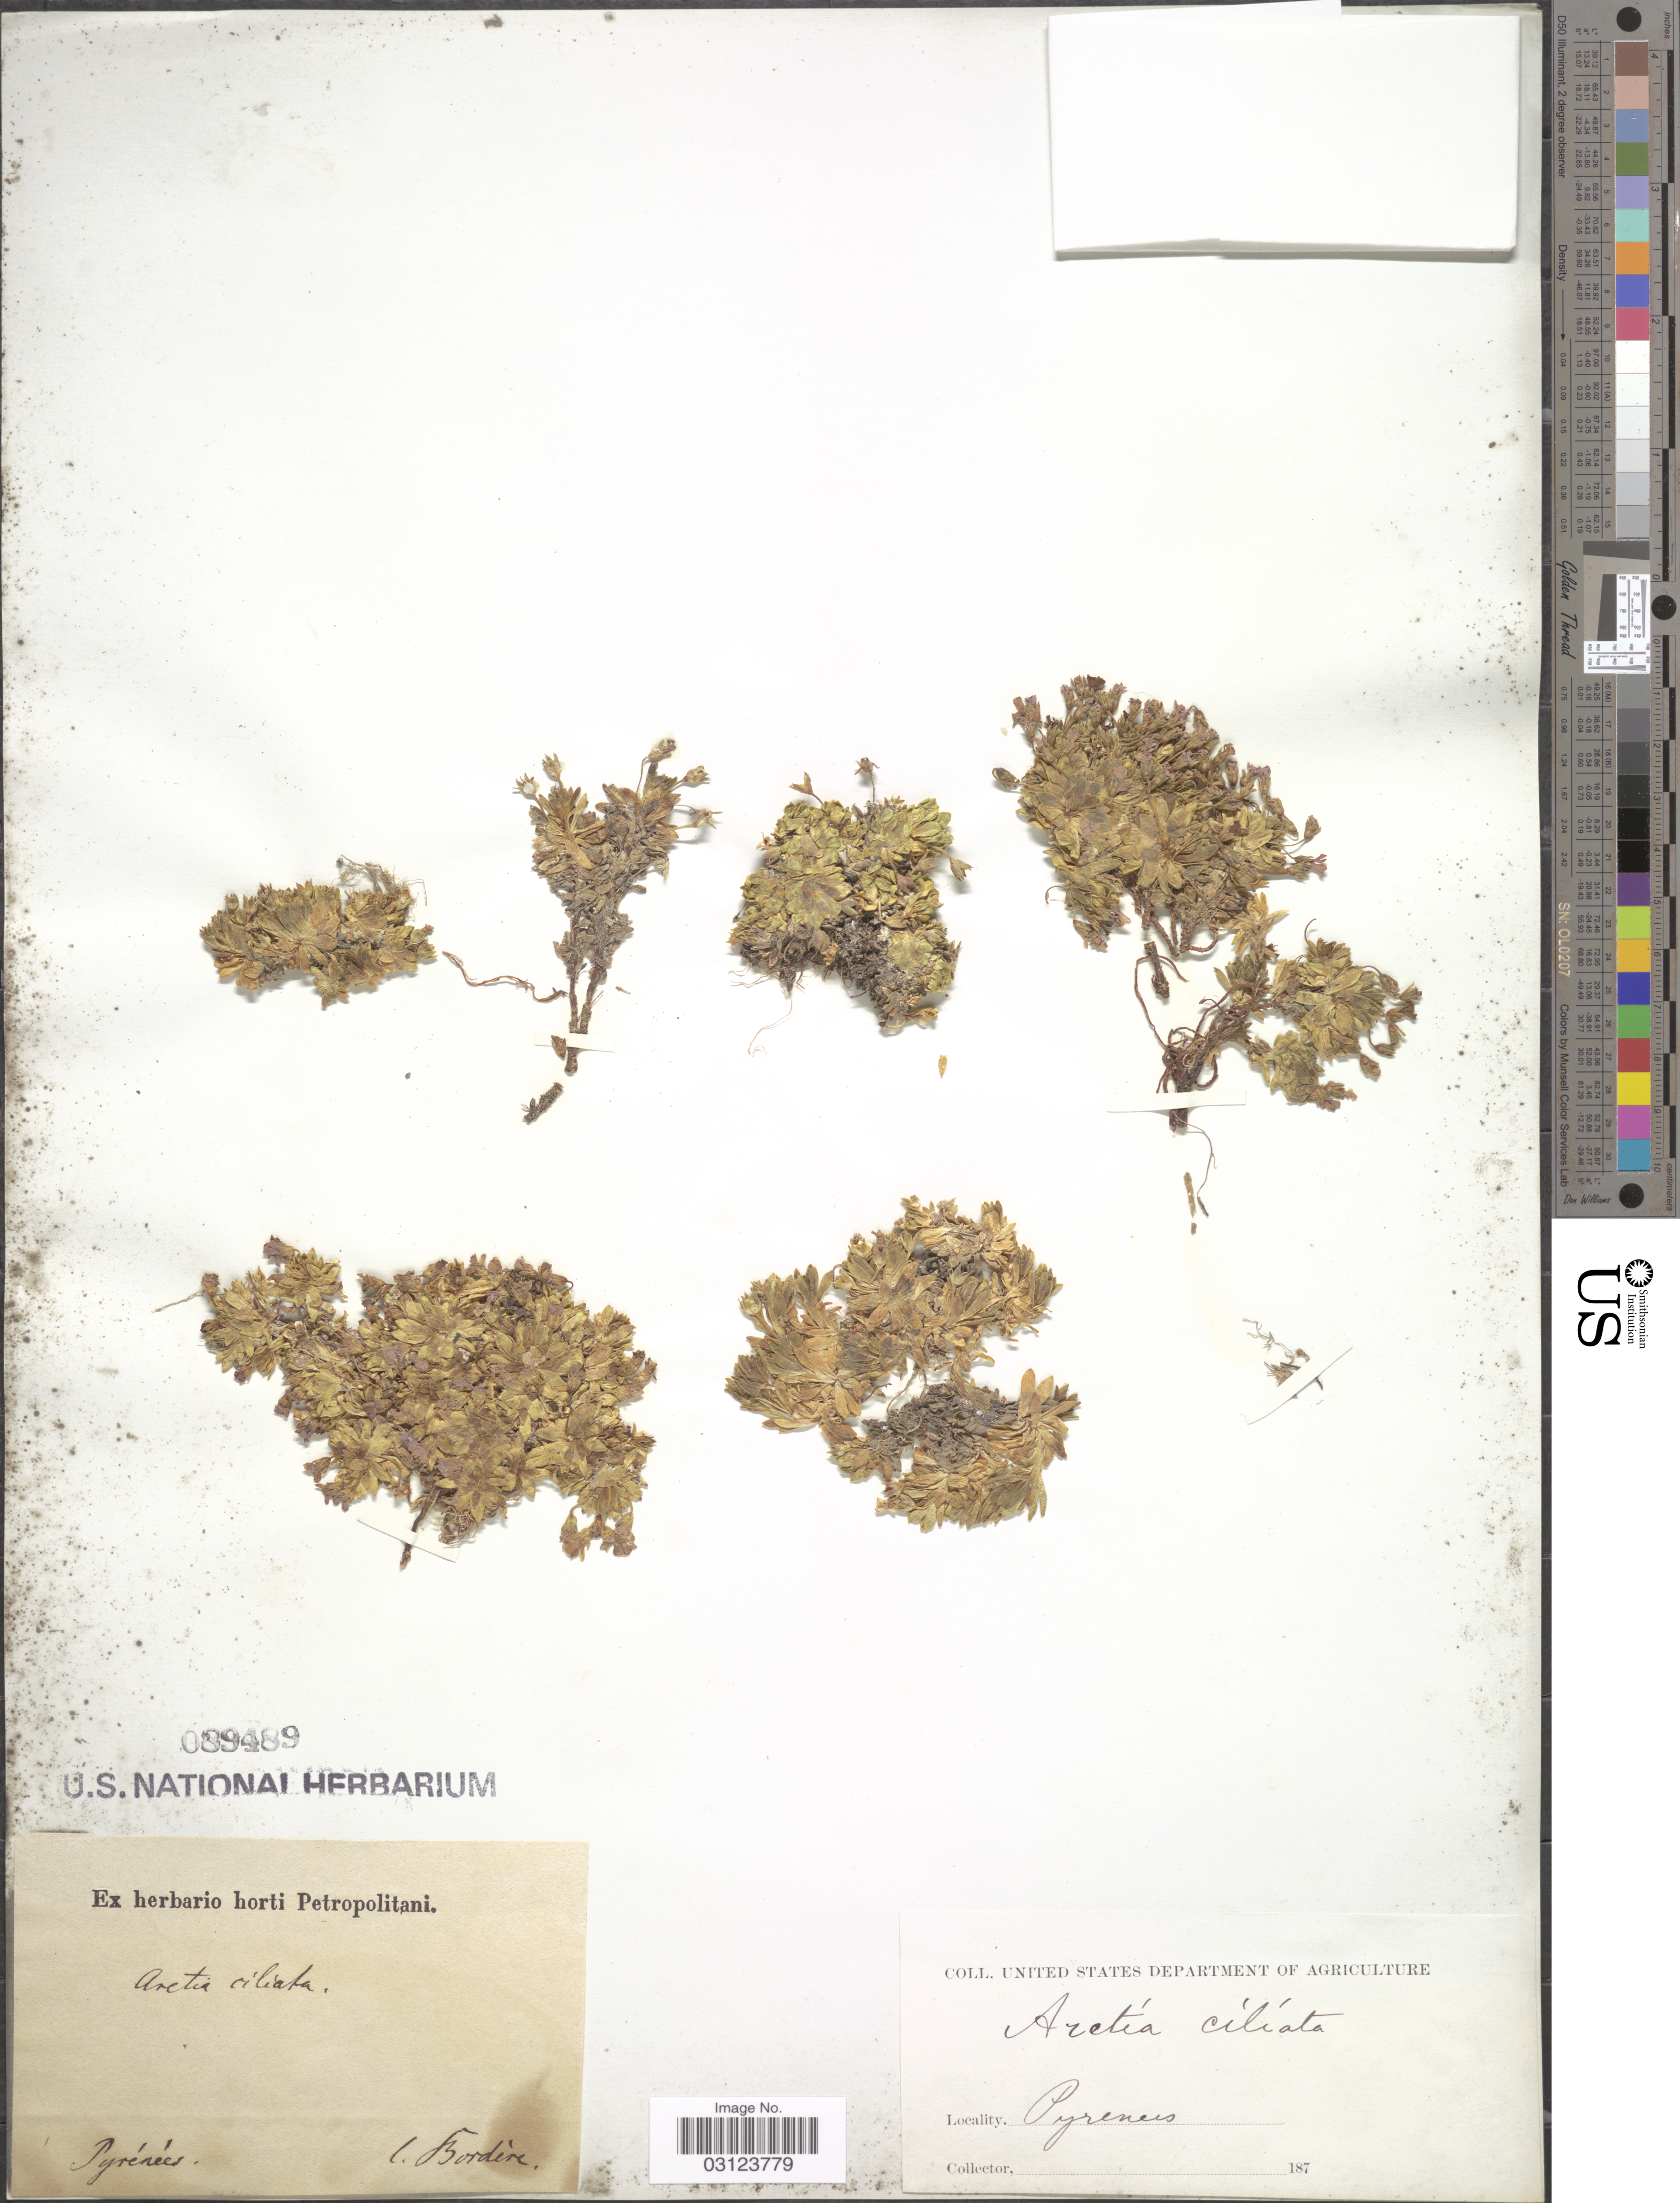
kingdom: Plantae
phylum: Tracheophyta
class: Magnoliopsida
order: Ericales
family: Primulaceae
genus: Androsace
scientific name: Androsace ciliata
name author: DC.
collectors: -. Bordère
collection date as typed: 187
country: France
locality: Pyrénées.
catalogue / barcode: US 89489